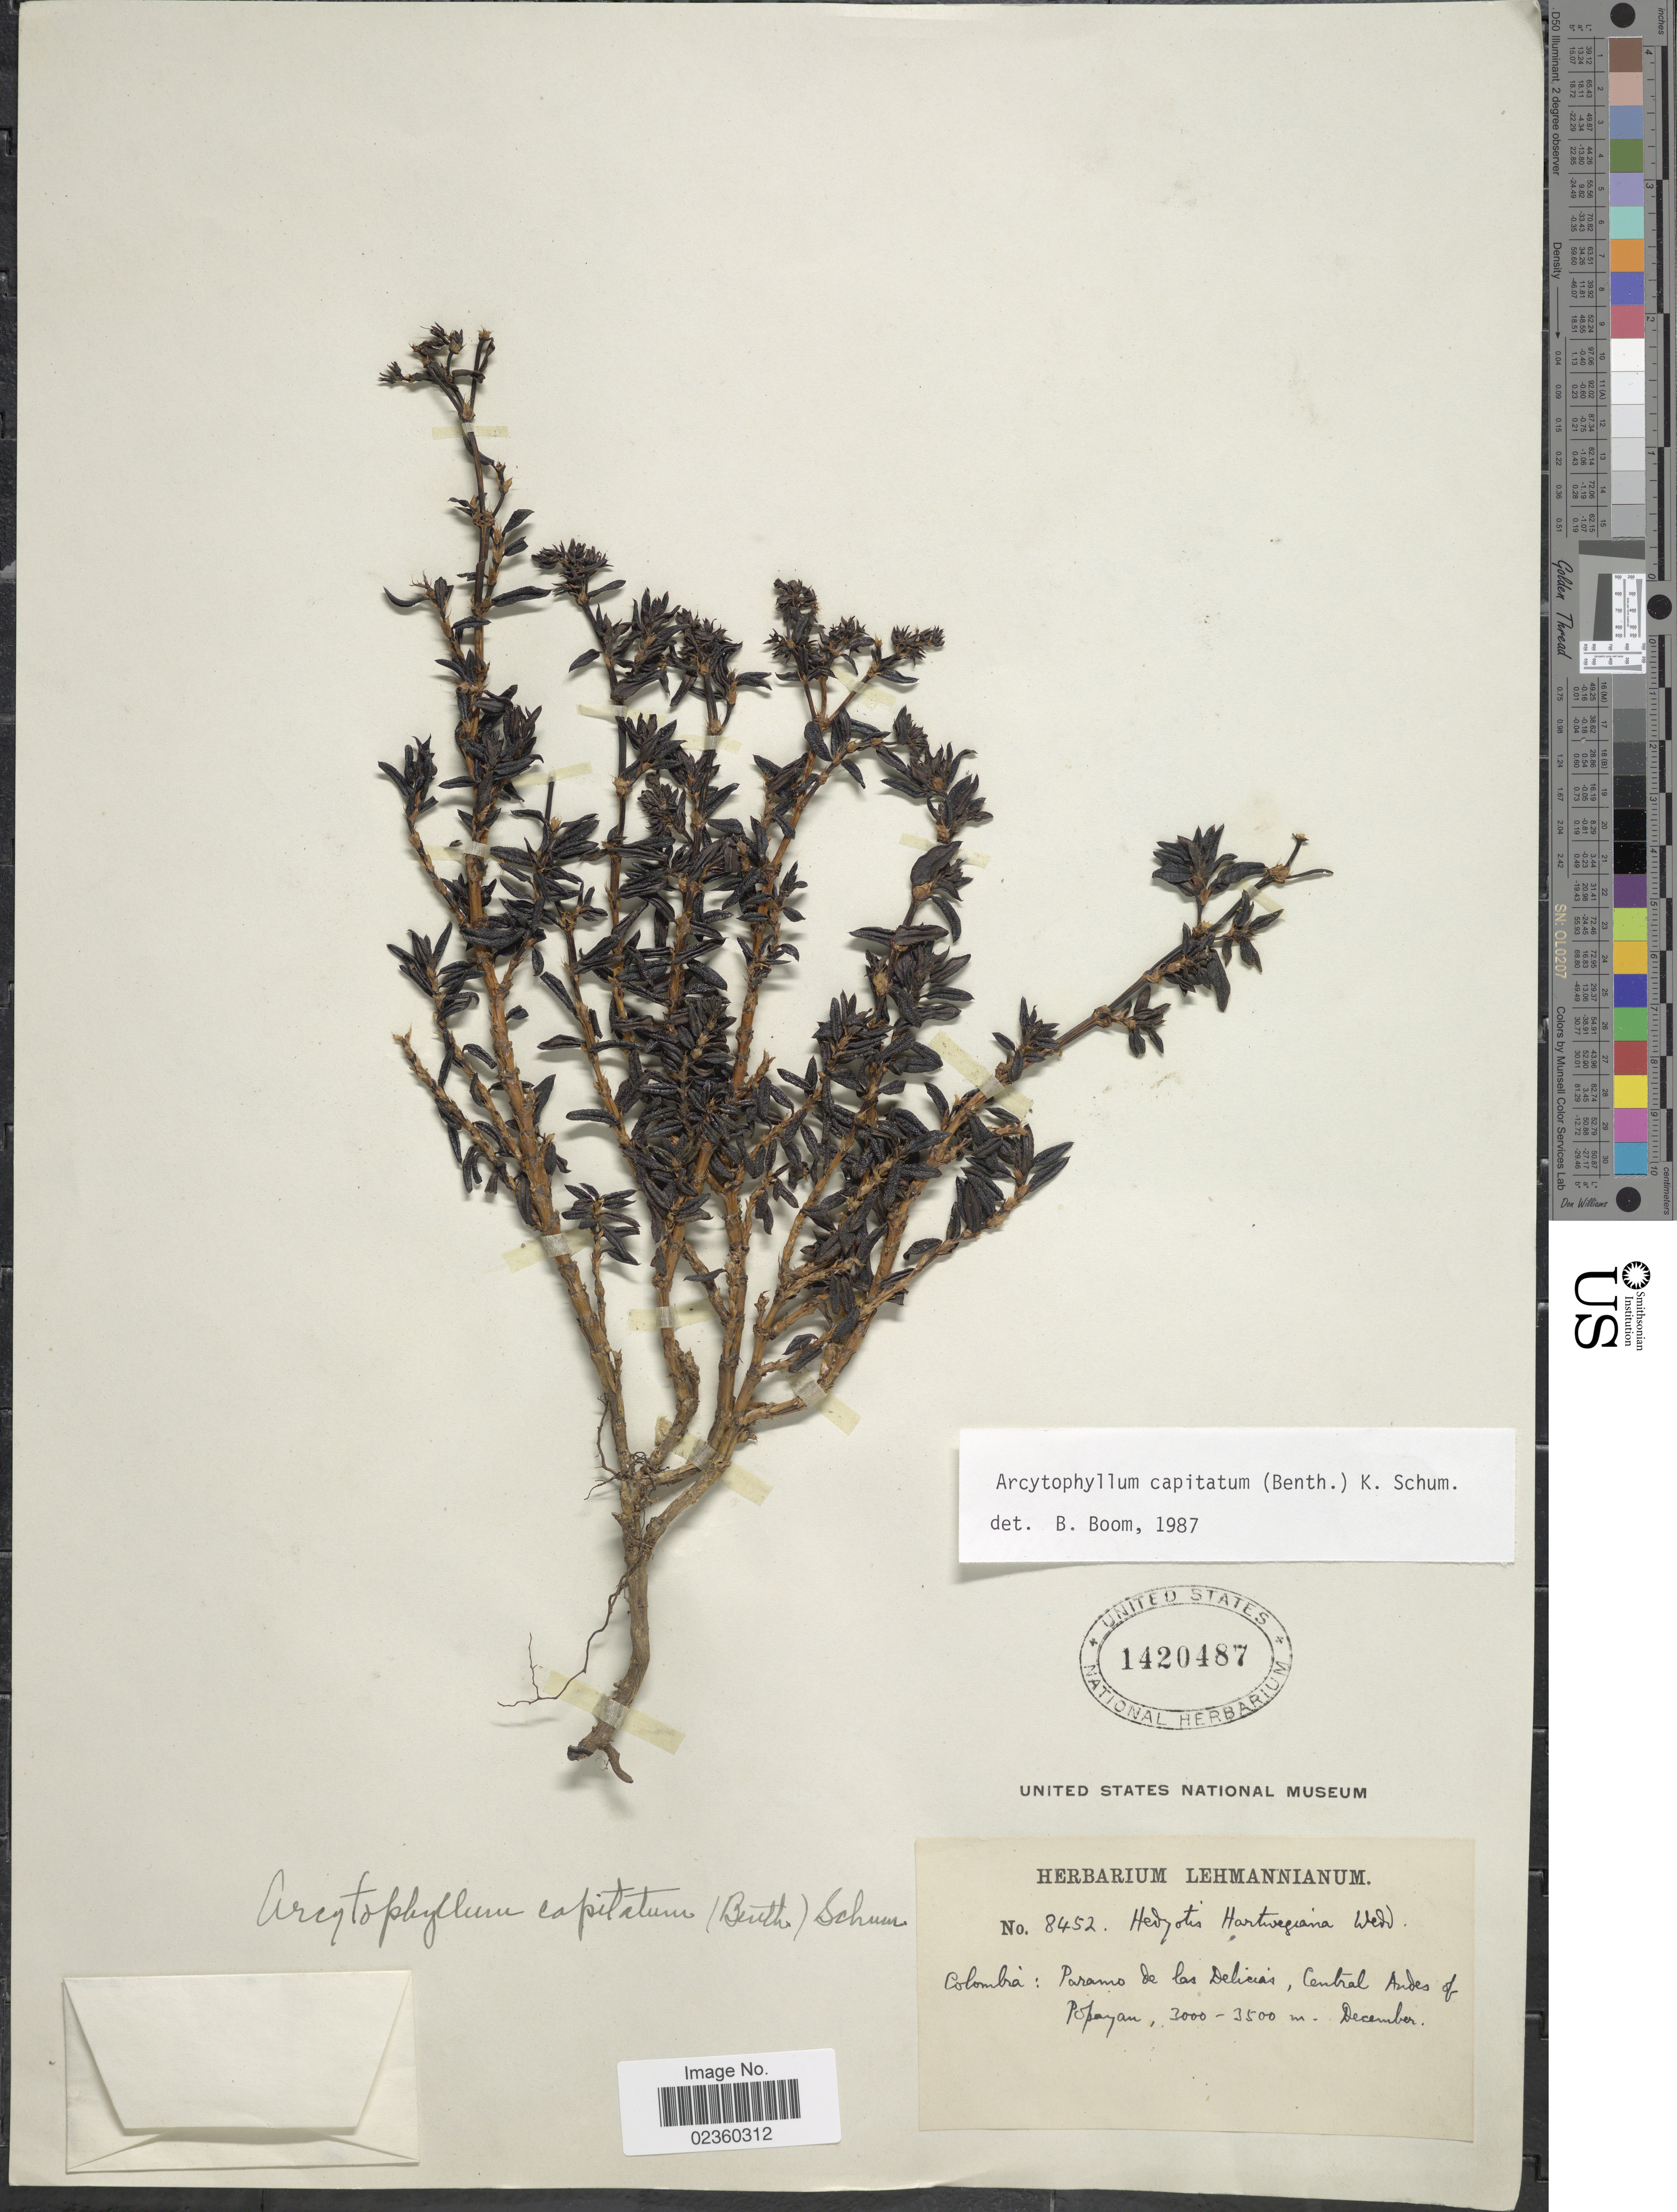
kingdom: Plantae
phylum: Tracheophyta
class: Magnoliopsida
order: Gentianales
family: Rubiaceae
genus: Arcytophyllum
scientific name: Arcytophyllum capitatum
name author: (Benth.) K. Schum.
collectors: ex herb. Lehmannianum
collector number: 8452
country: Colombia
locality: Paramo de las Delicias, Central Andes of Popayan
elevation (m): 3000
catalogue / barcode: US 1420487